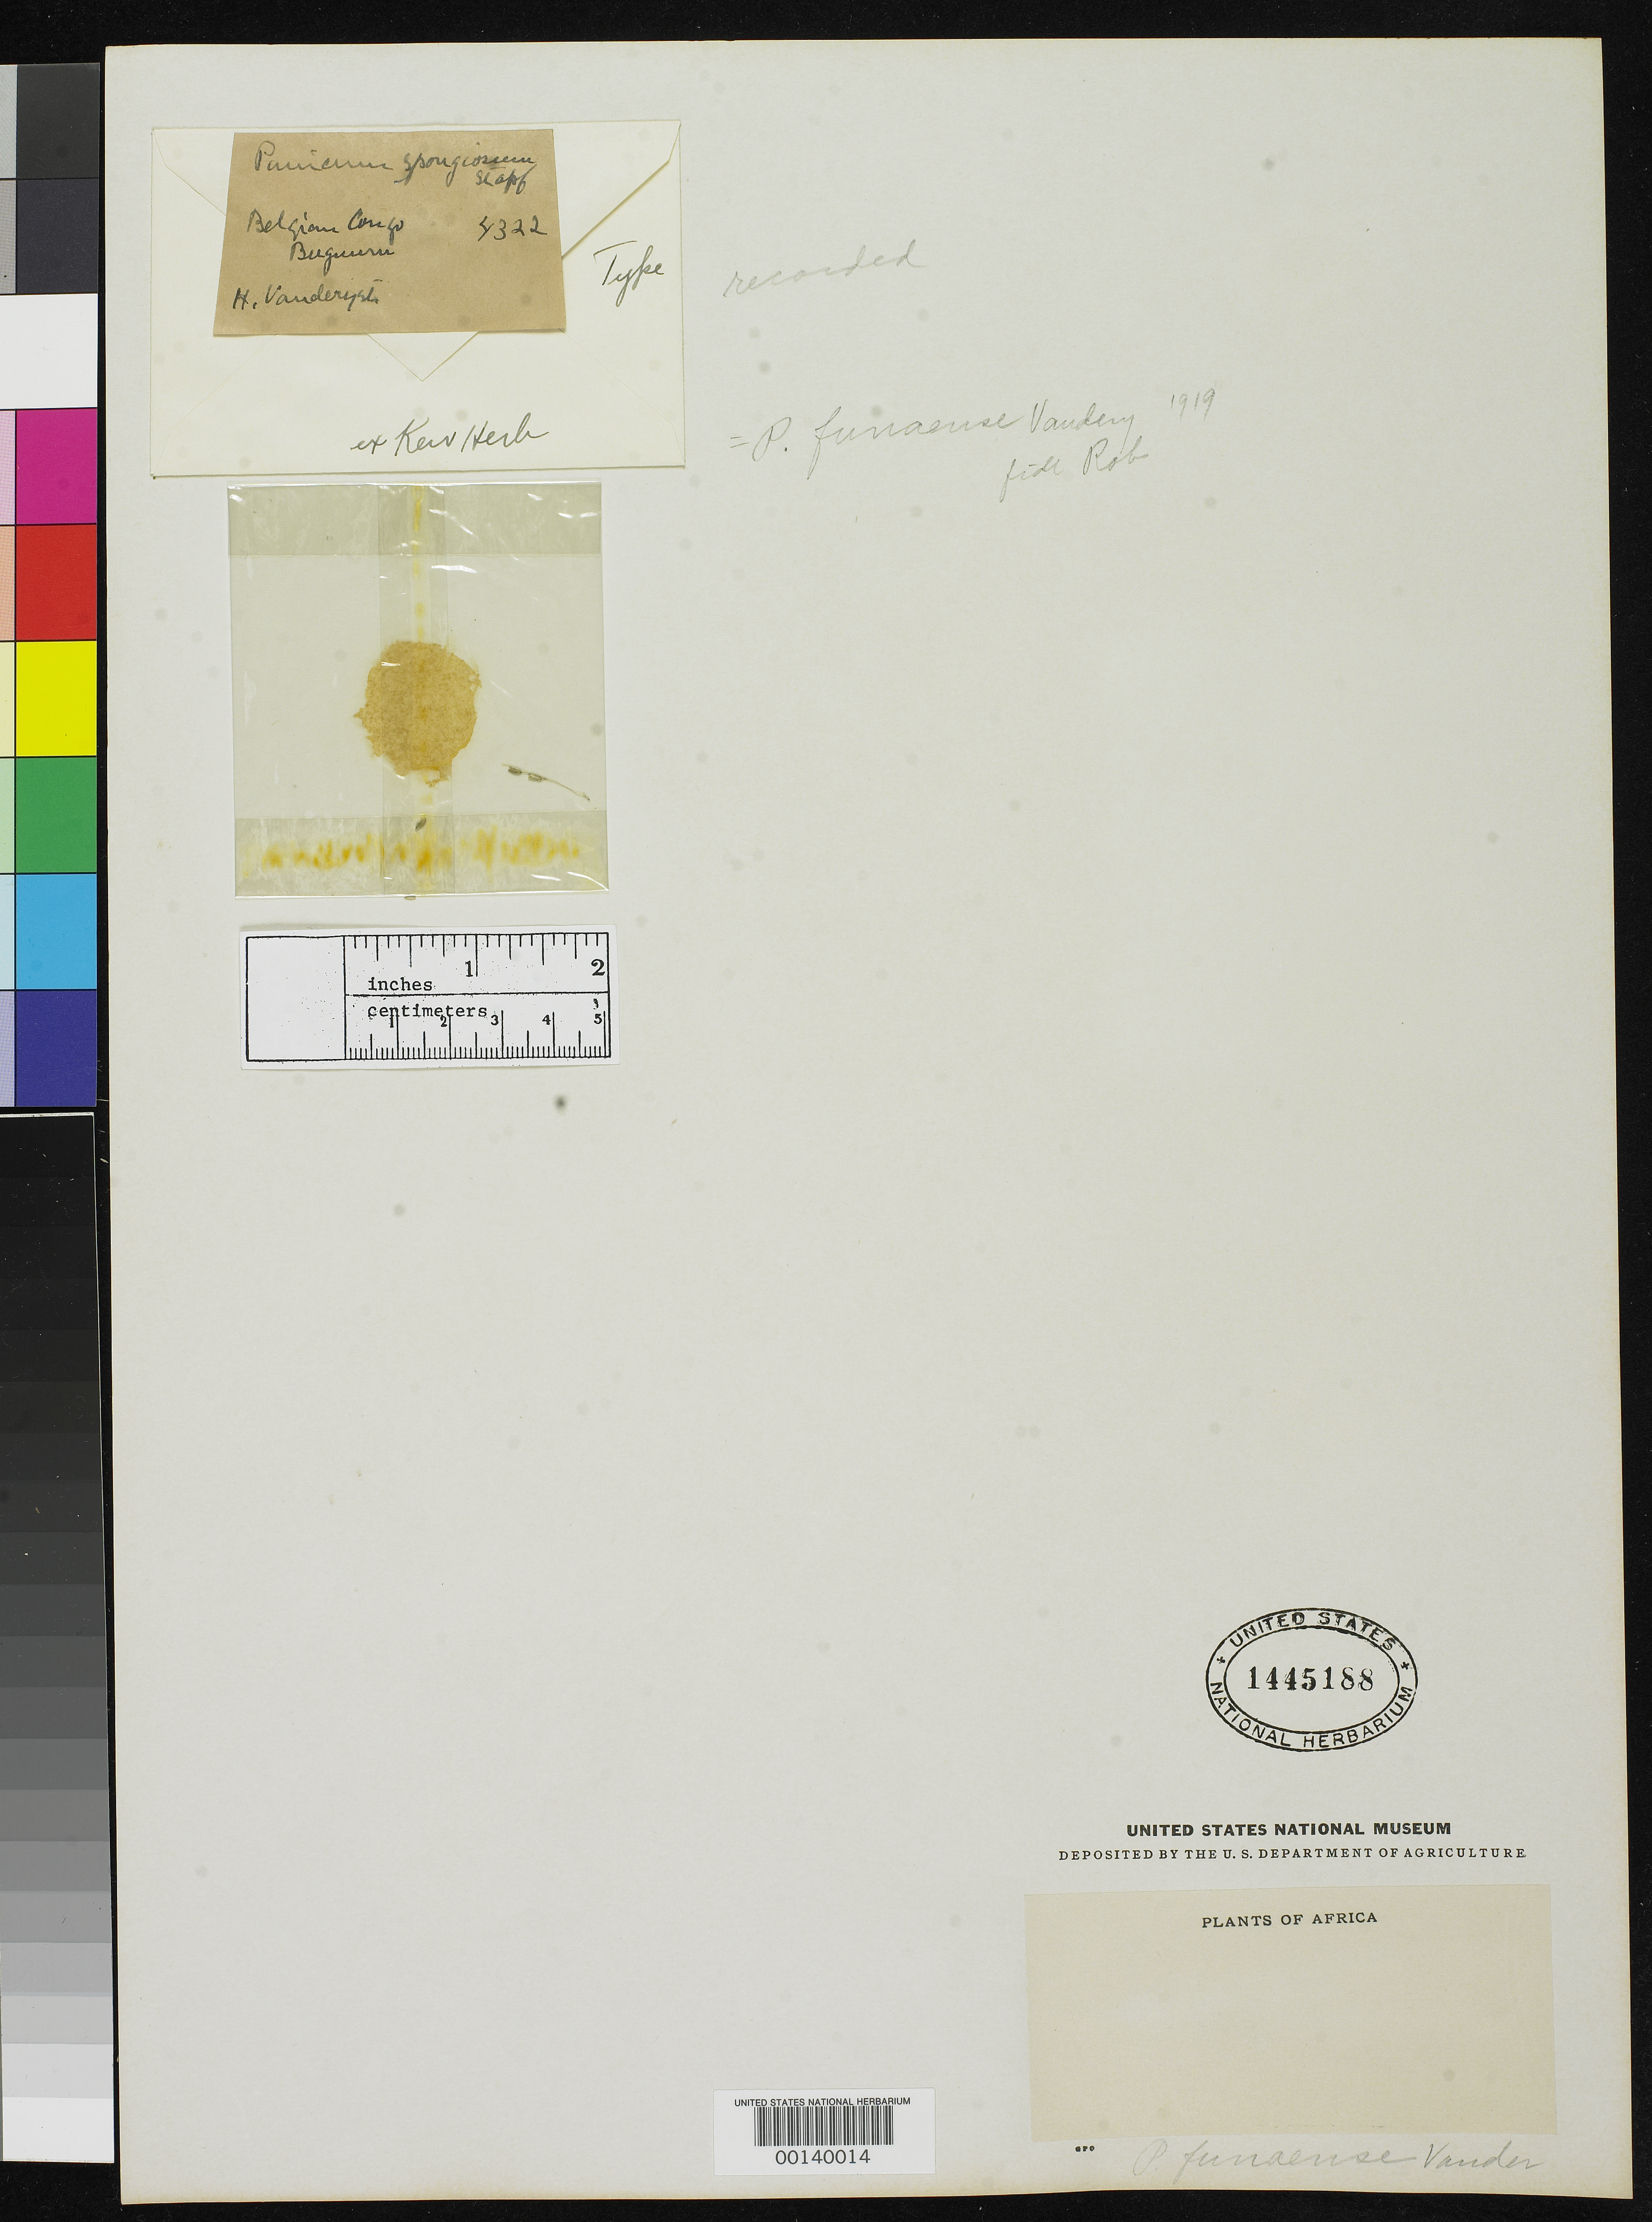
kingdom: Plantae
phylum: Tracheophyta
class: Liliopsida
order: Poales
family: Poaceae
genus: Panicum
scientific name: Panicum spongiosum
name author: Stapf in Prain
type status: Type Fragment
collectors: H. J. R. Vanderyst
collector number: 4322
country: Congo, Democratic Republic of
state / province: Kongo Central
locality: Bugumu.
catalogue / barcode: US 1445188